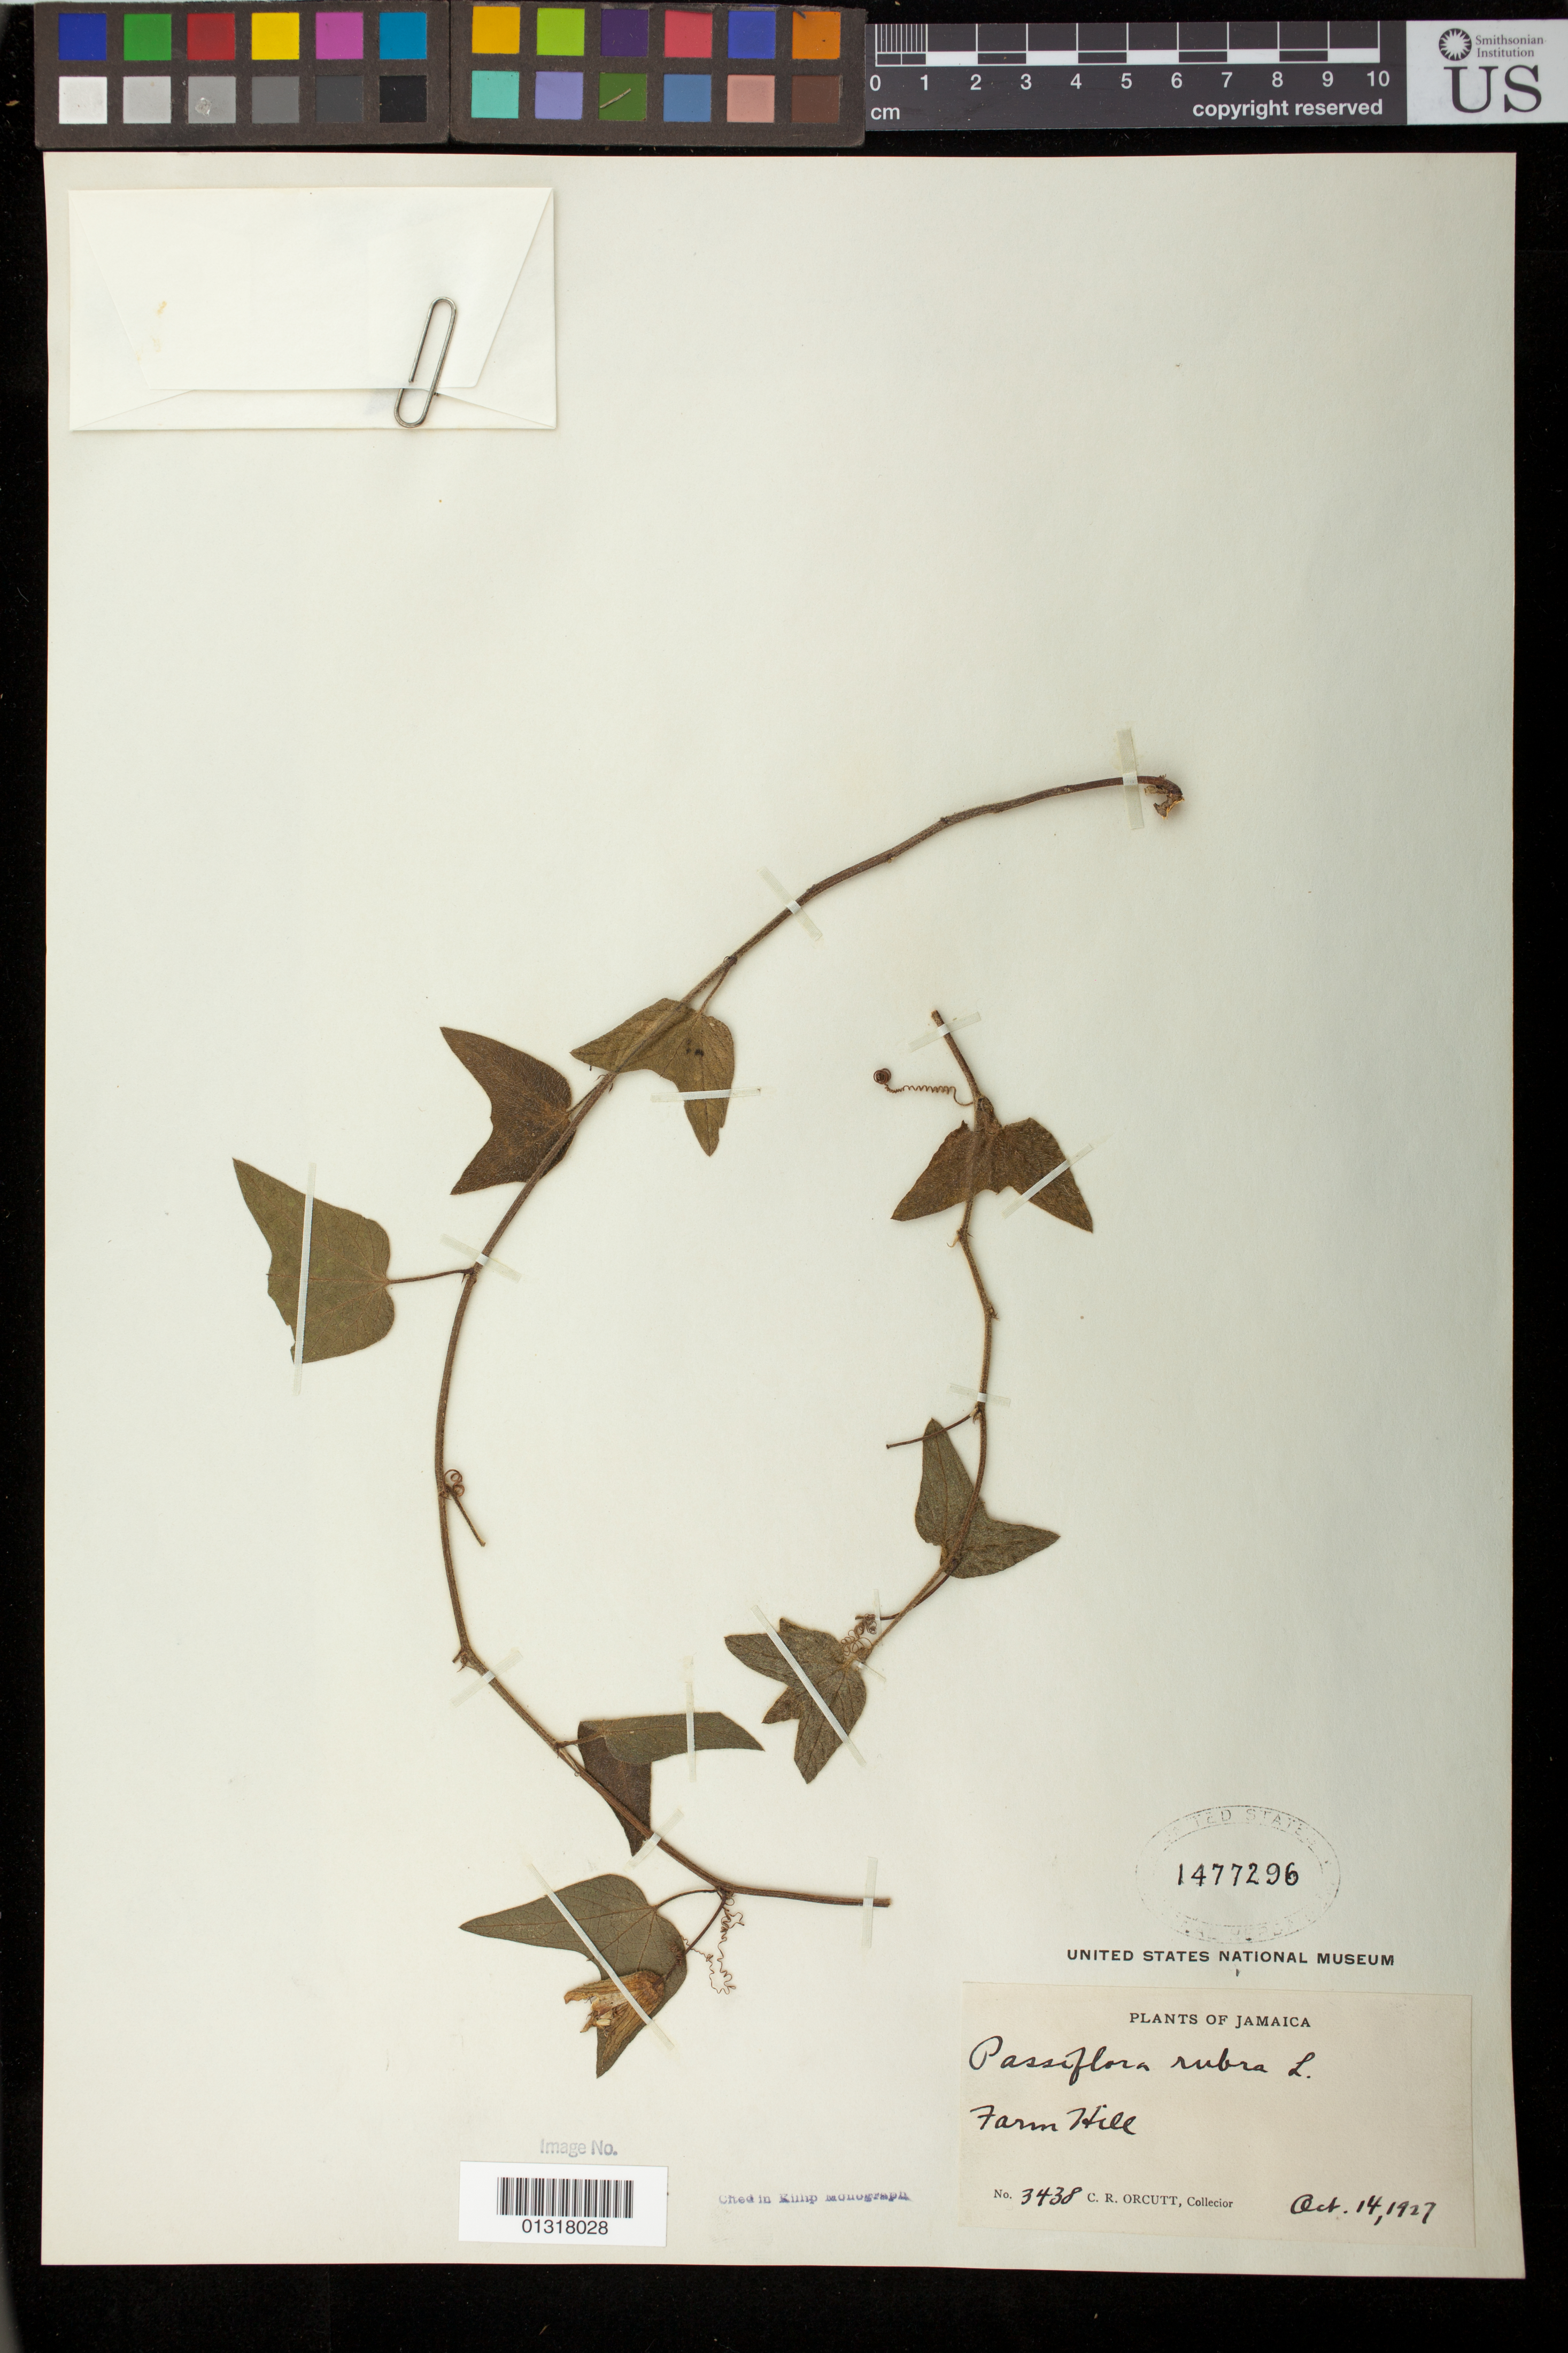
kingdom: Plantae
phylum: Tracheophyta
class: Magnoliopsida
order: Malpighiales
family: Passifloraceae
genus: Passiflora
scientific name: Passiflora rubra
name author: L.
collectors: C. R. Orcutt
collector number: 3438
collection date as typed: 14 Oct 1927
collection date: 1927-10-14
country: Jamaica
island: Jamaica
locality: Farm Hill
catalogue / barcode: US 1477296